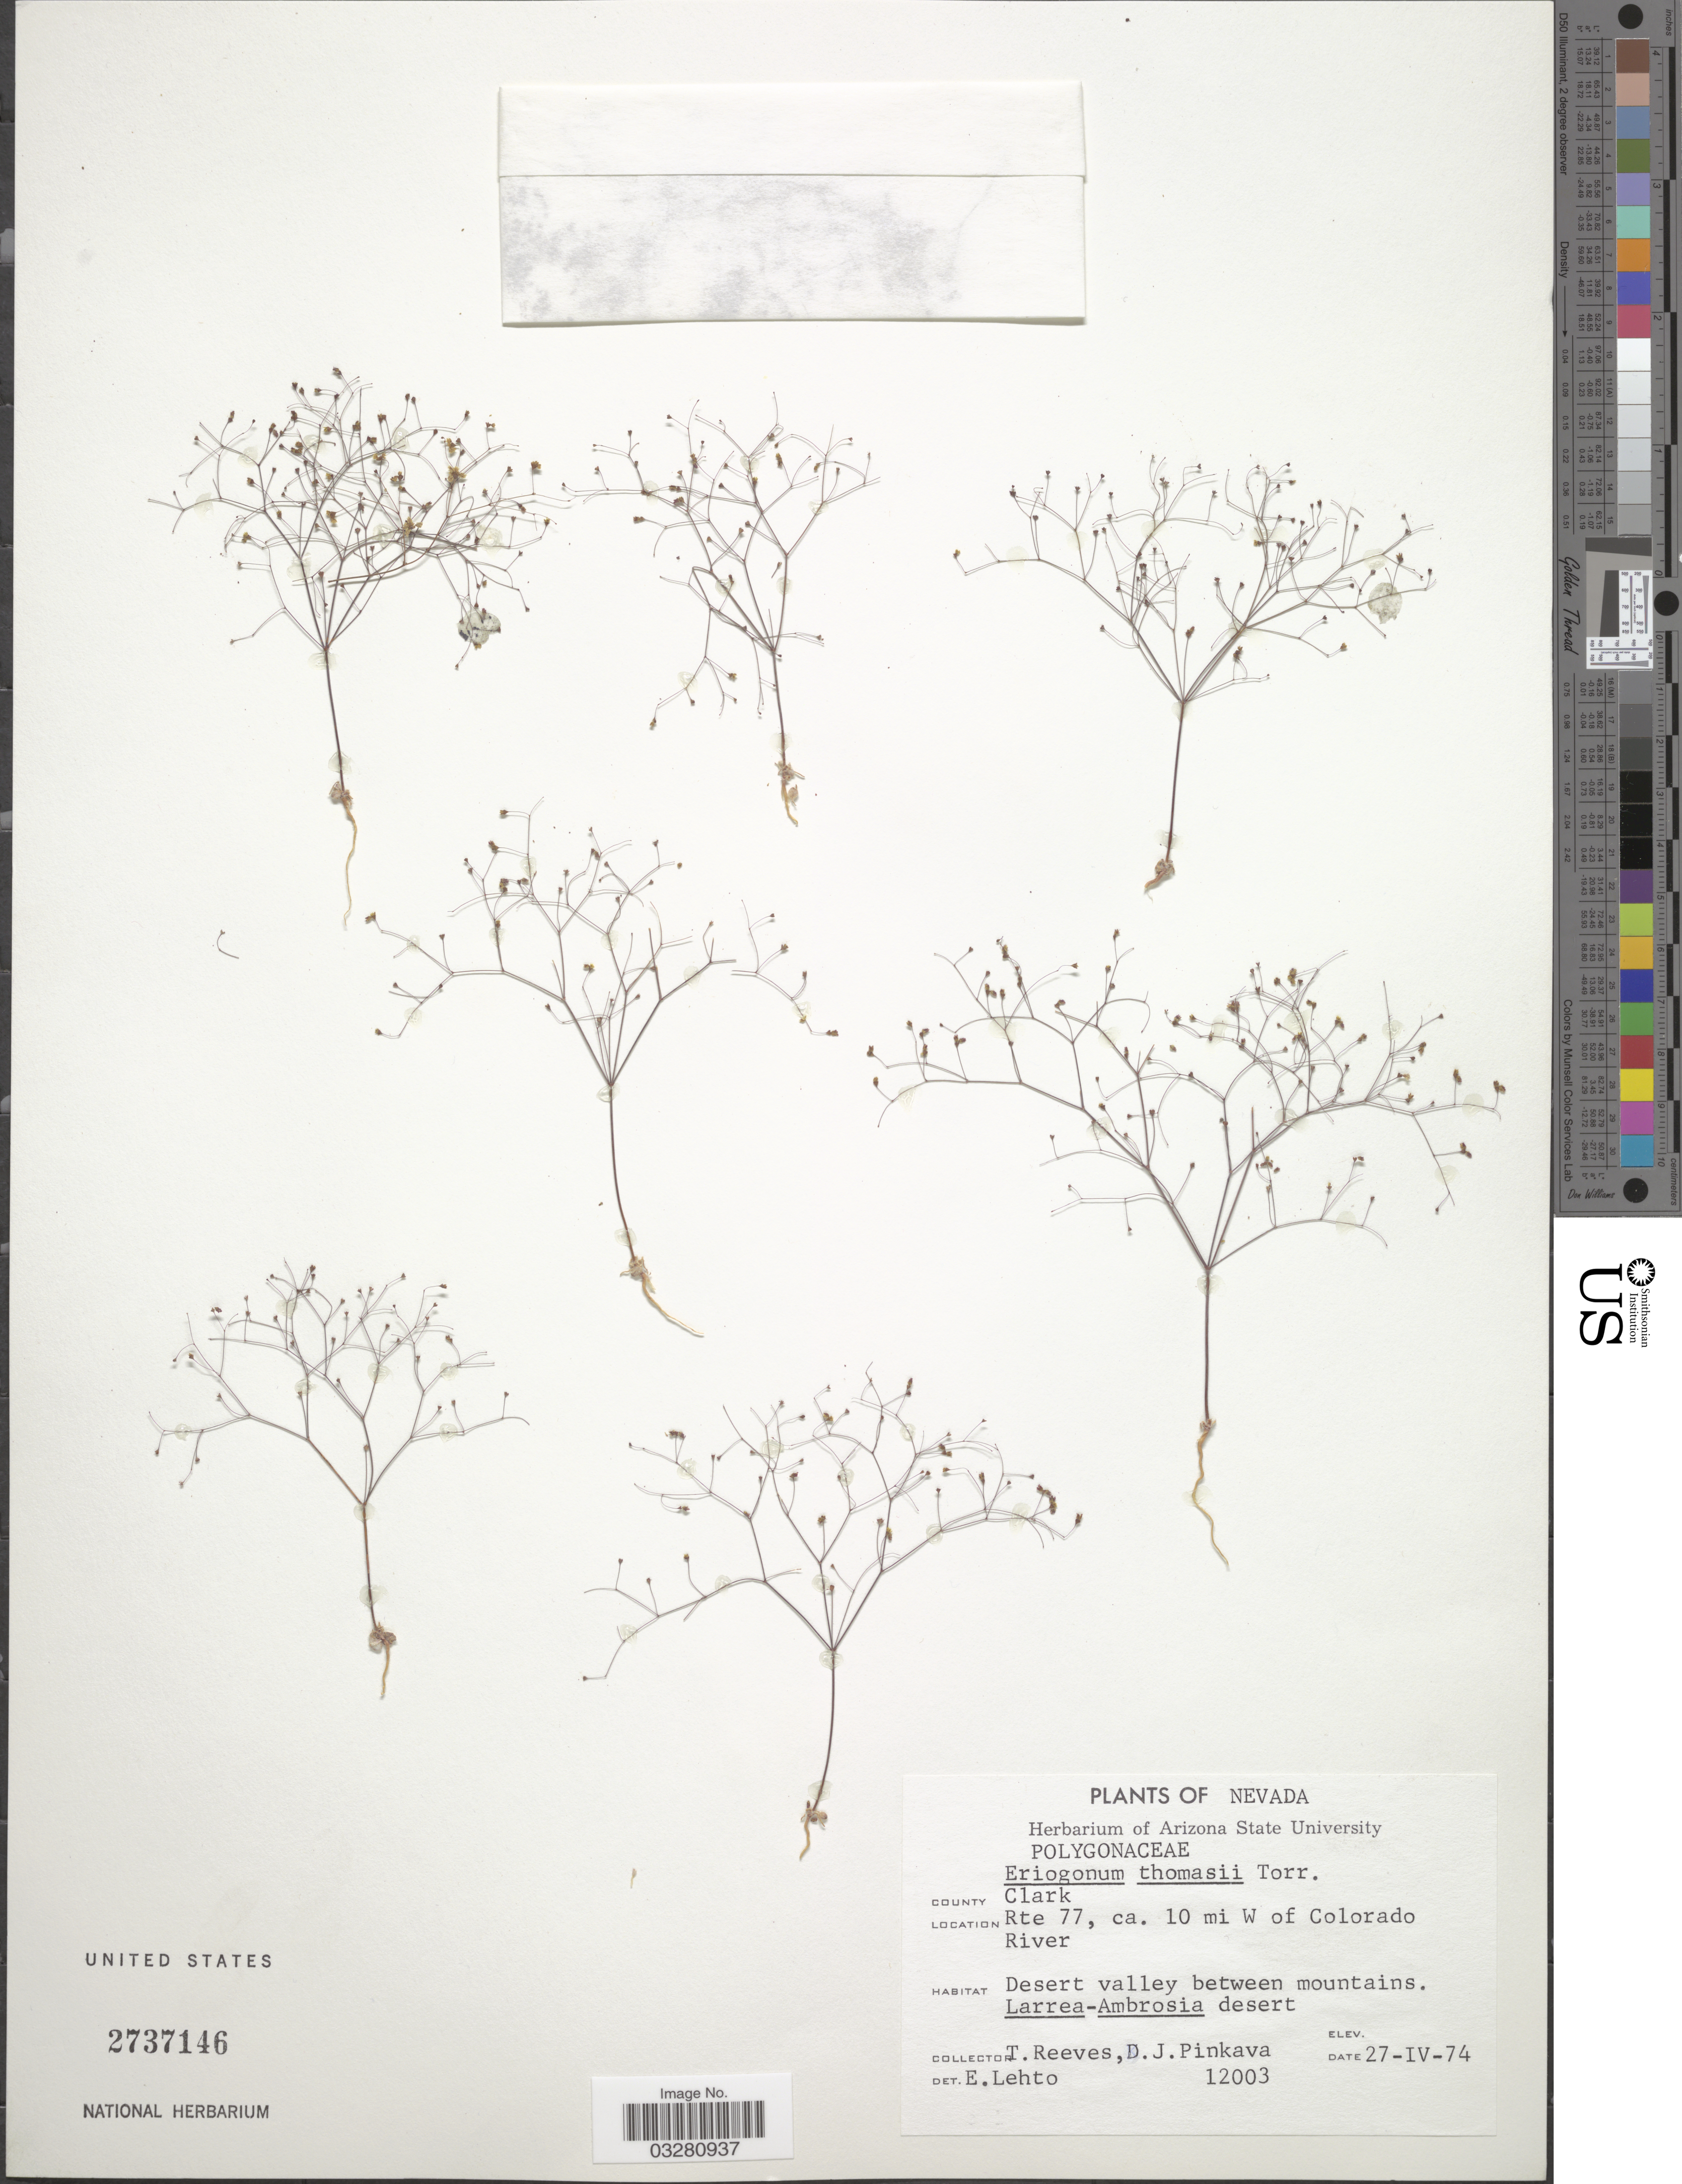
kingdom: Plantae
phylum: Tracheophyta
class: Magnoliopsida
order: Caryophyllales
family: Polygonaceae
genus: Eriogonum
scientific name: Eriogonum thomasii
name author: Torr.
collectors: T. Reeves & D. J. Pinkava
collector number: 12003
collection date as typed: Transcribed d/m/y: 27/4/74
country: United States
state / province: Nevada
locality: County Clark. Rte 77, ca. 10 mi W of Colorado River. Desert valley between mountains.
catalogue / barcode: US 2737146